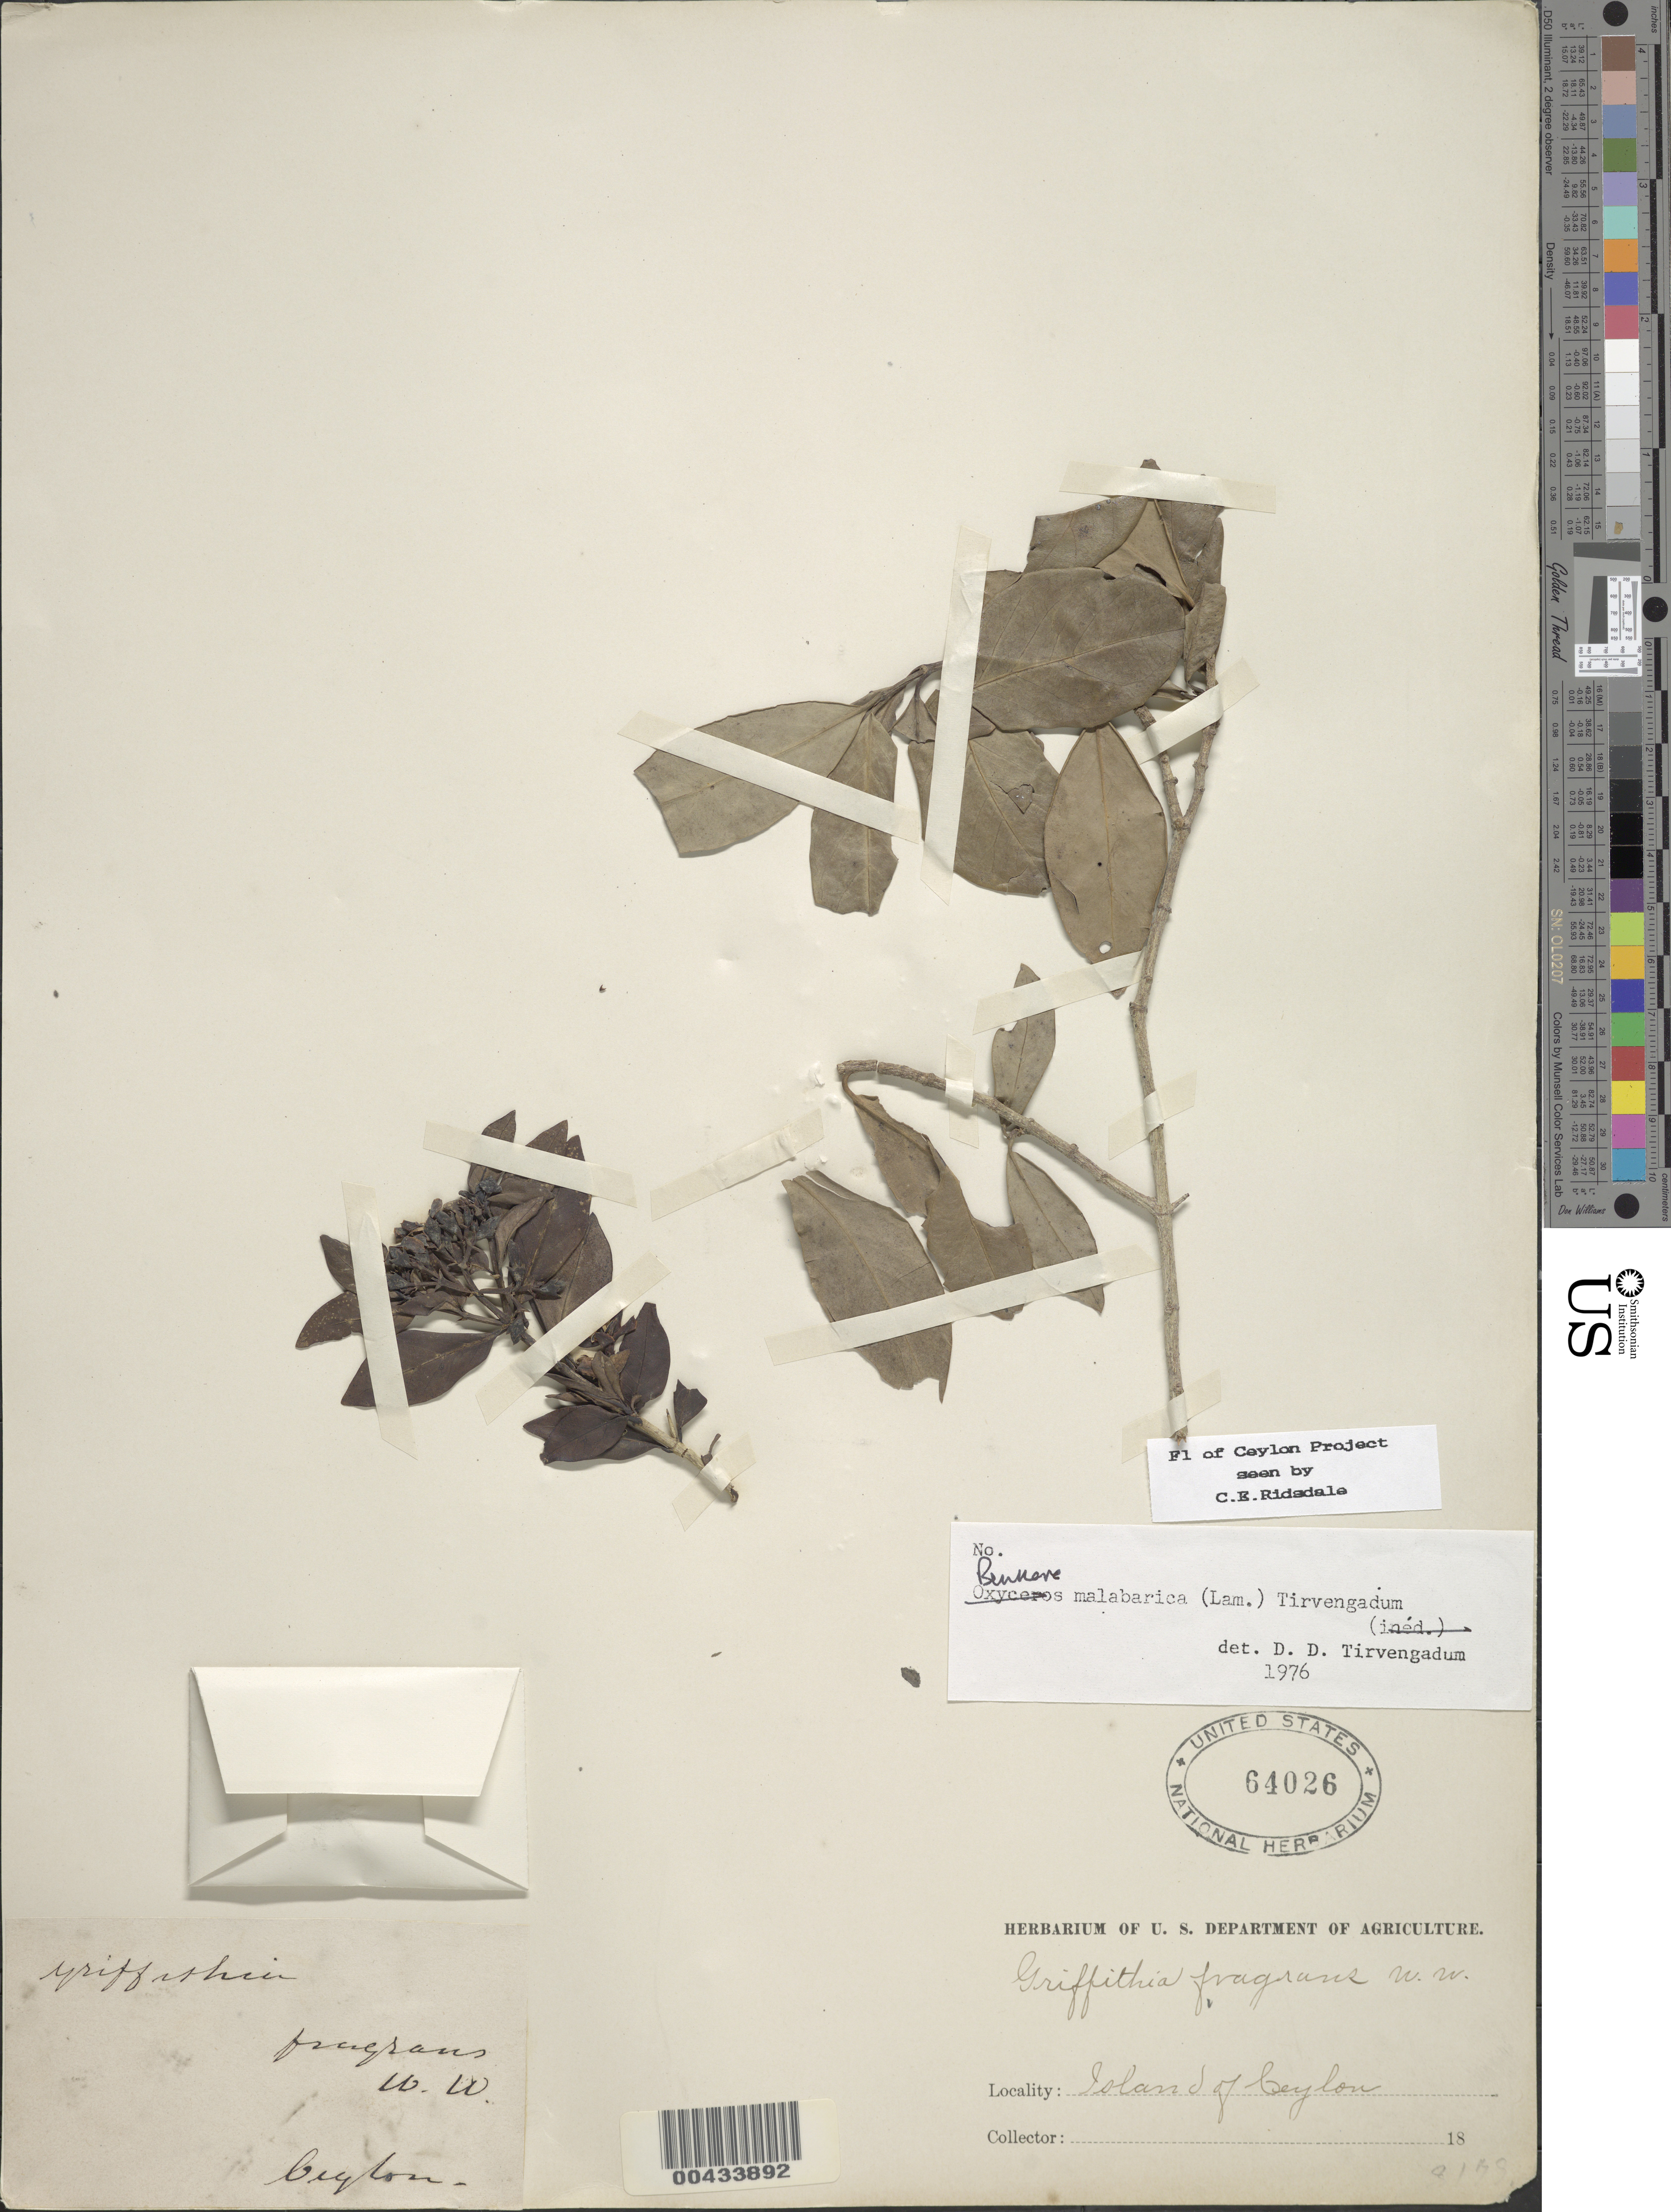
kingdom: Plantae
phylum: Tracheophyta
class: Magnoliopsida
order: Gentianales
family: Rubiaceae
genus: Benkara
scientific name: Benkara malabarica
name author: (Lam.) Tirveng.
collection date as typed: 18--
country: Sri Lanka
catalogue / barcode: US 64026